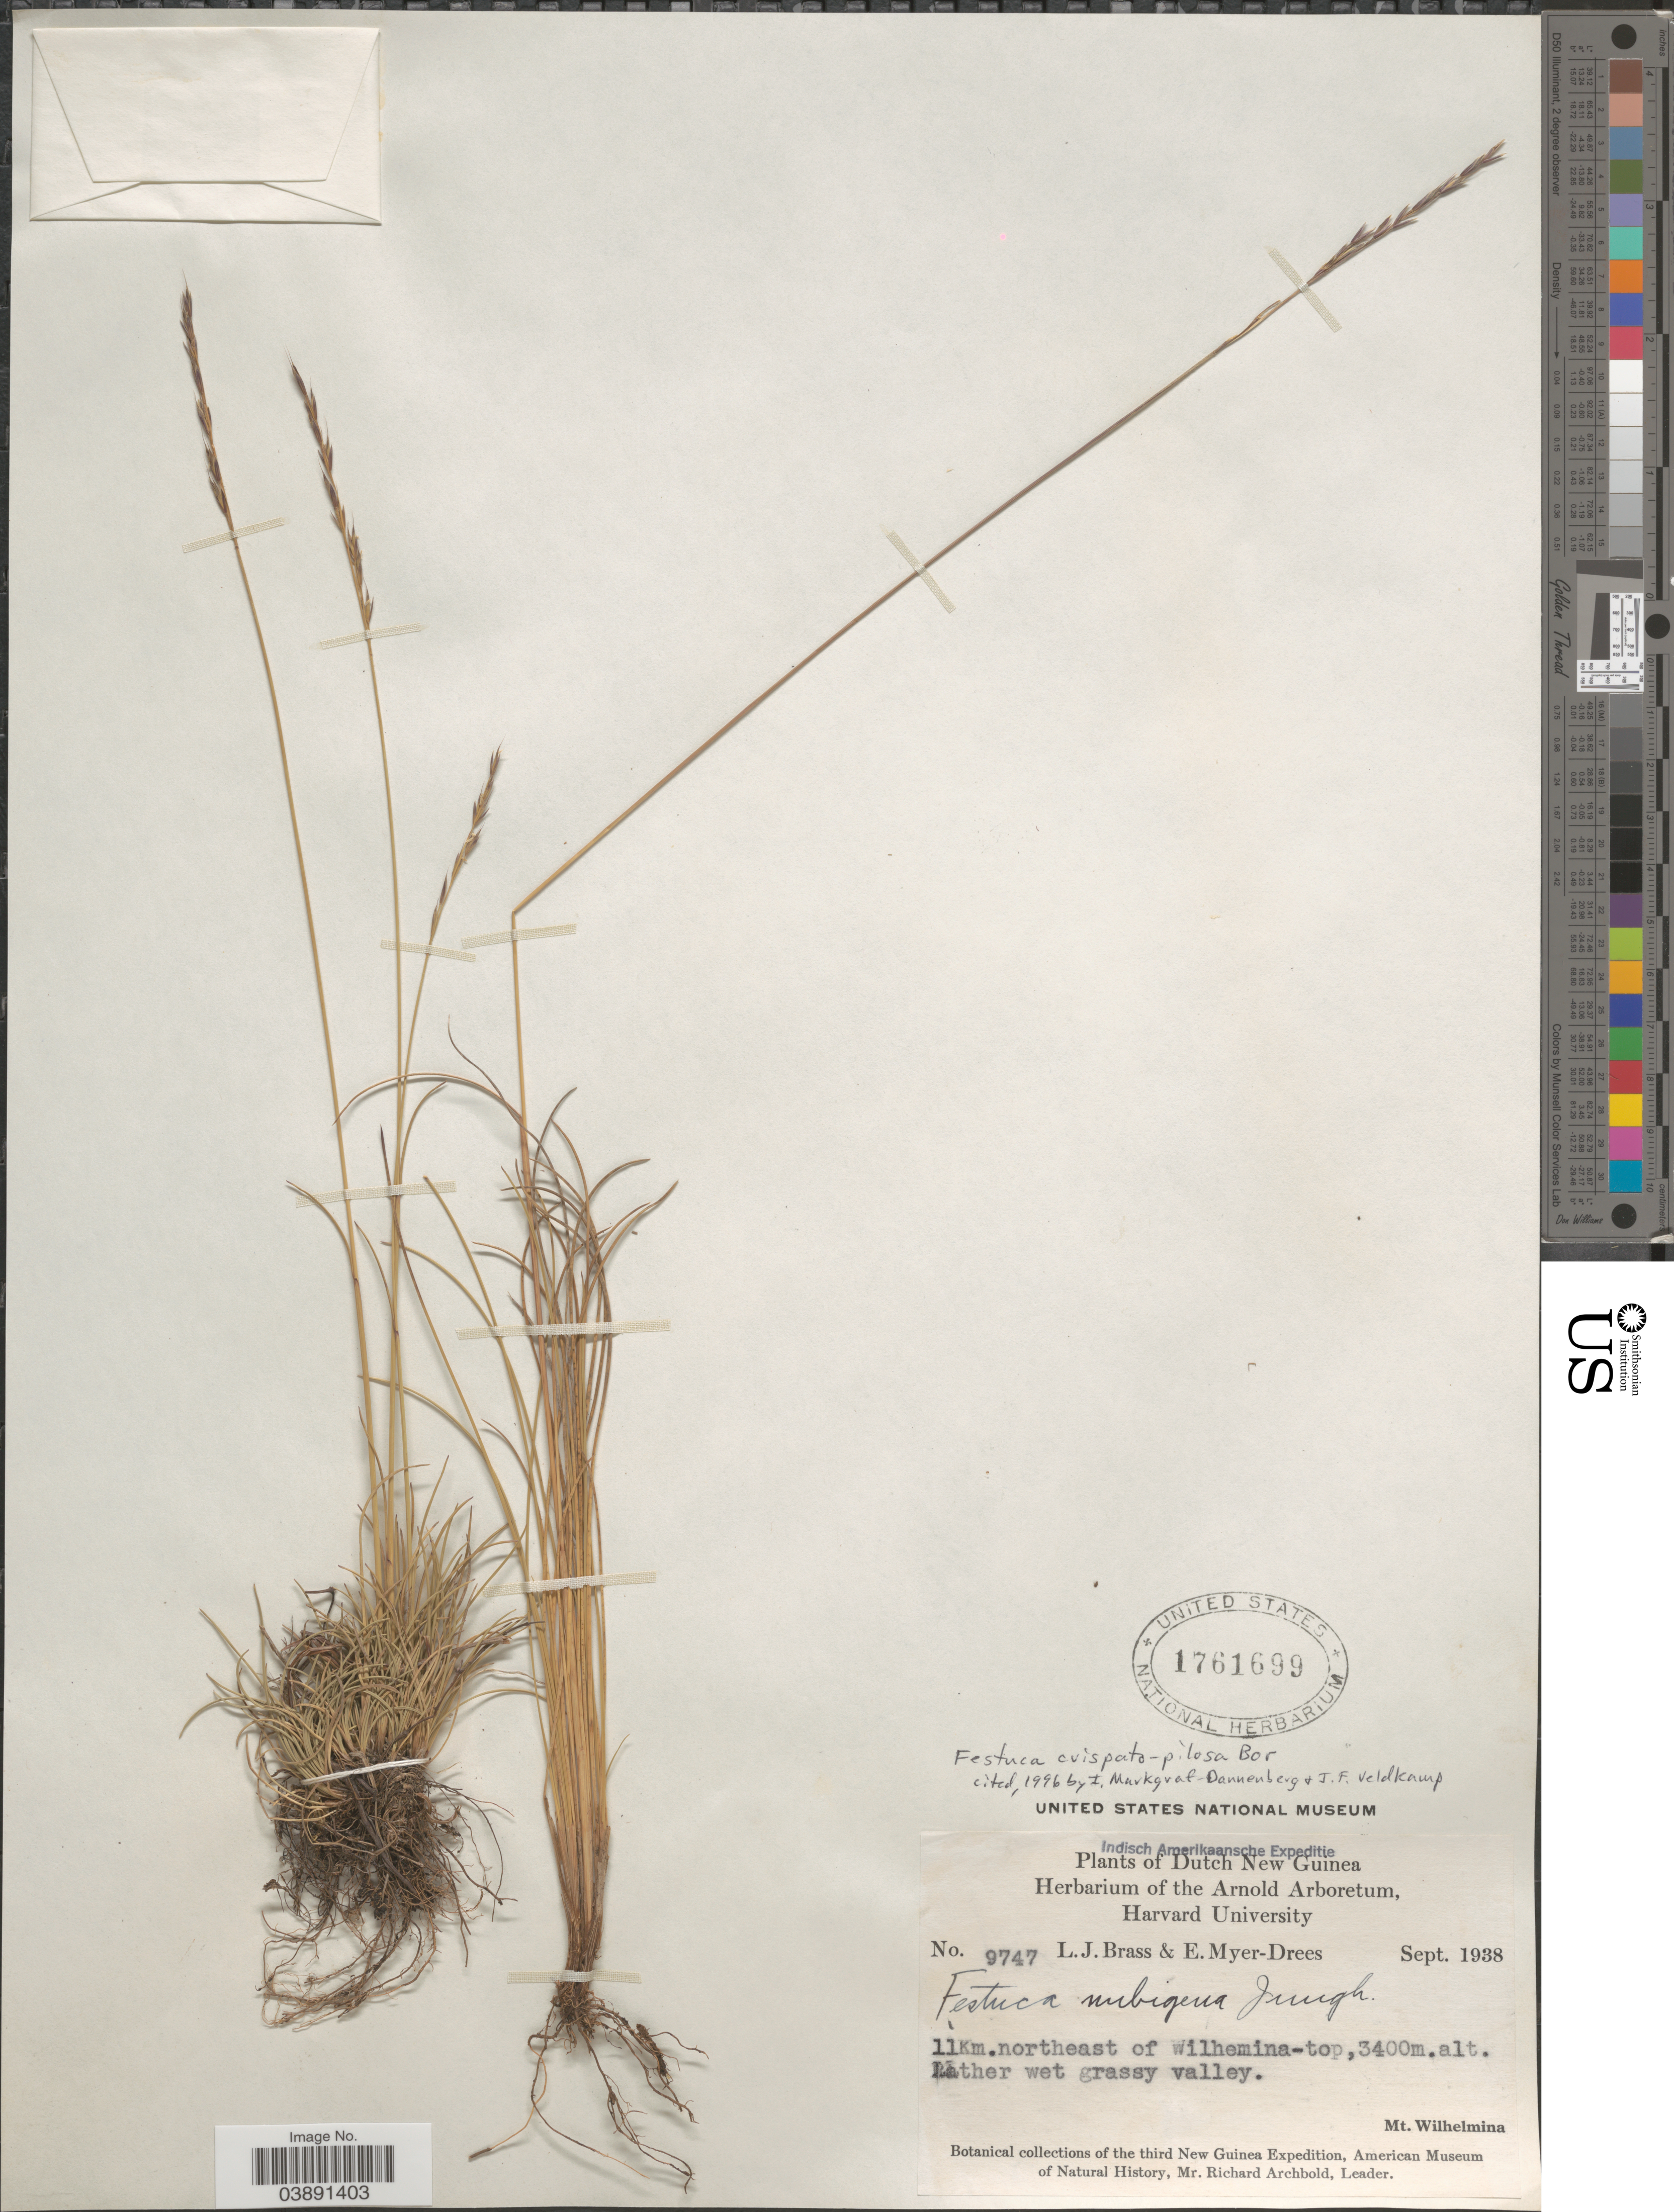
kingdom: Plantae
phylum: Tracheophyta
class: Liliopsida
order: Poales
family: Poaceae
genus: Festuca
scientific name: Festuca crispato-pilosa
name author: Bor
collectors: L. J. Brass & E. Myer-Drees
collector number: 9747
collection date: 1938-09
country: Indonesia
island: New Guinea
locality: Dutch New Guinea. 11 Km.northeast of Wilhemina-top. Rather wet grassy valley. Mt. Wilhelmina.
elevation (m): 3400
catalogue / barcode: US 1761699